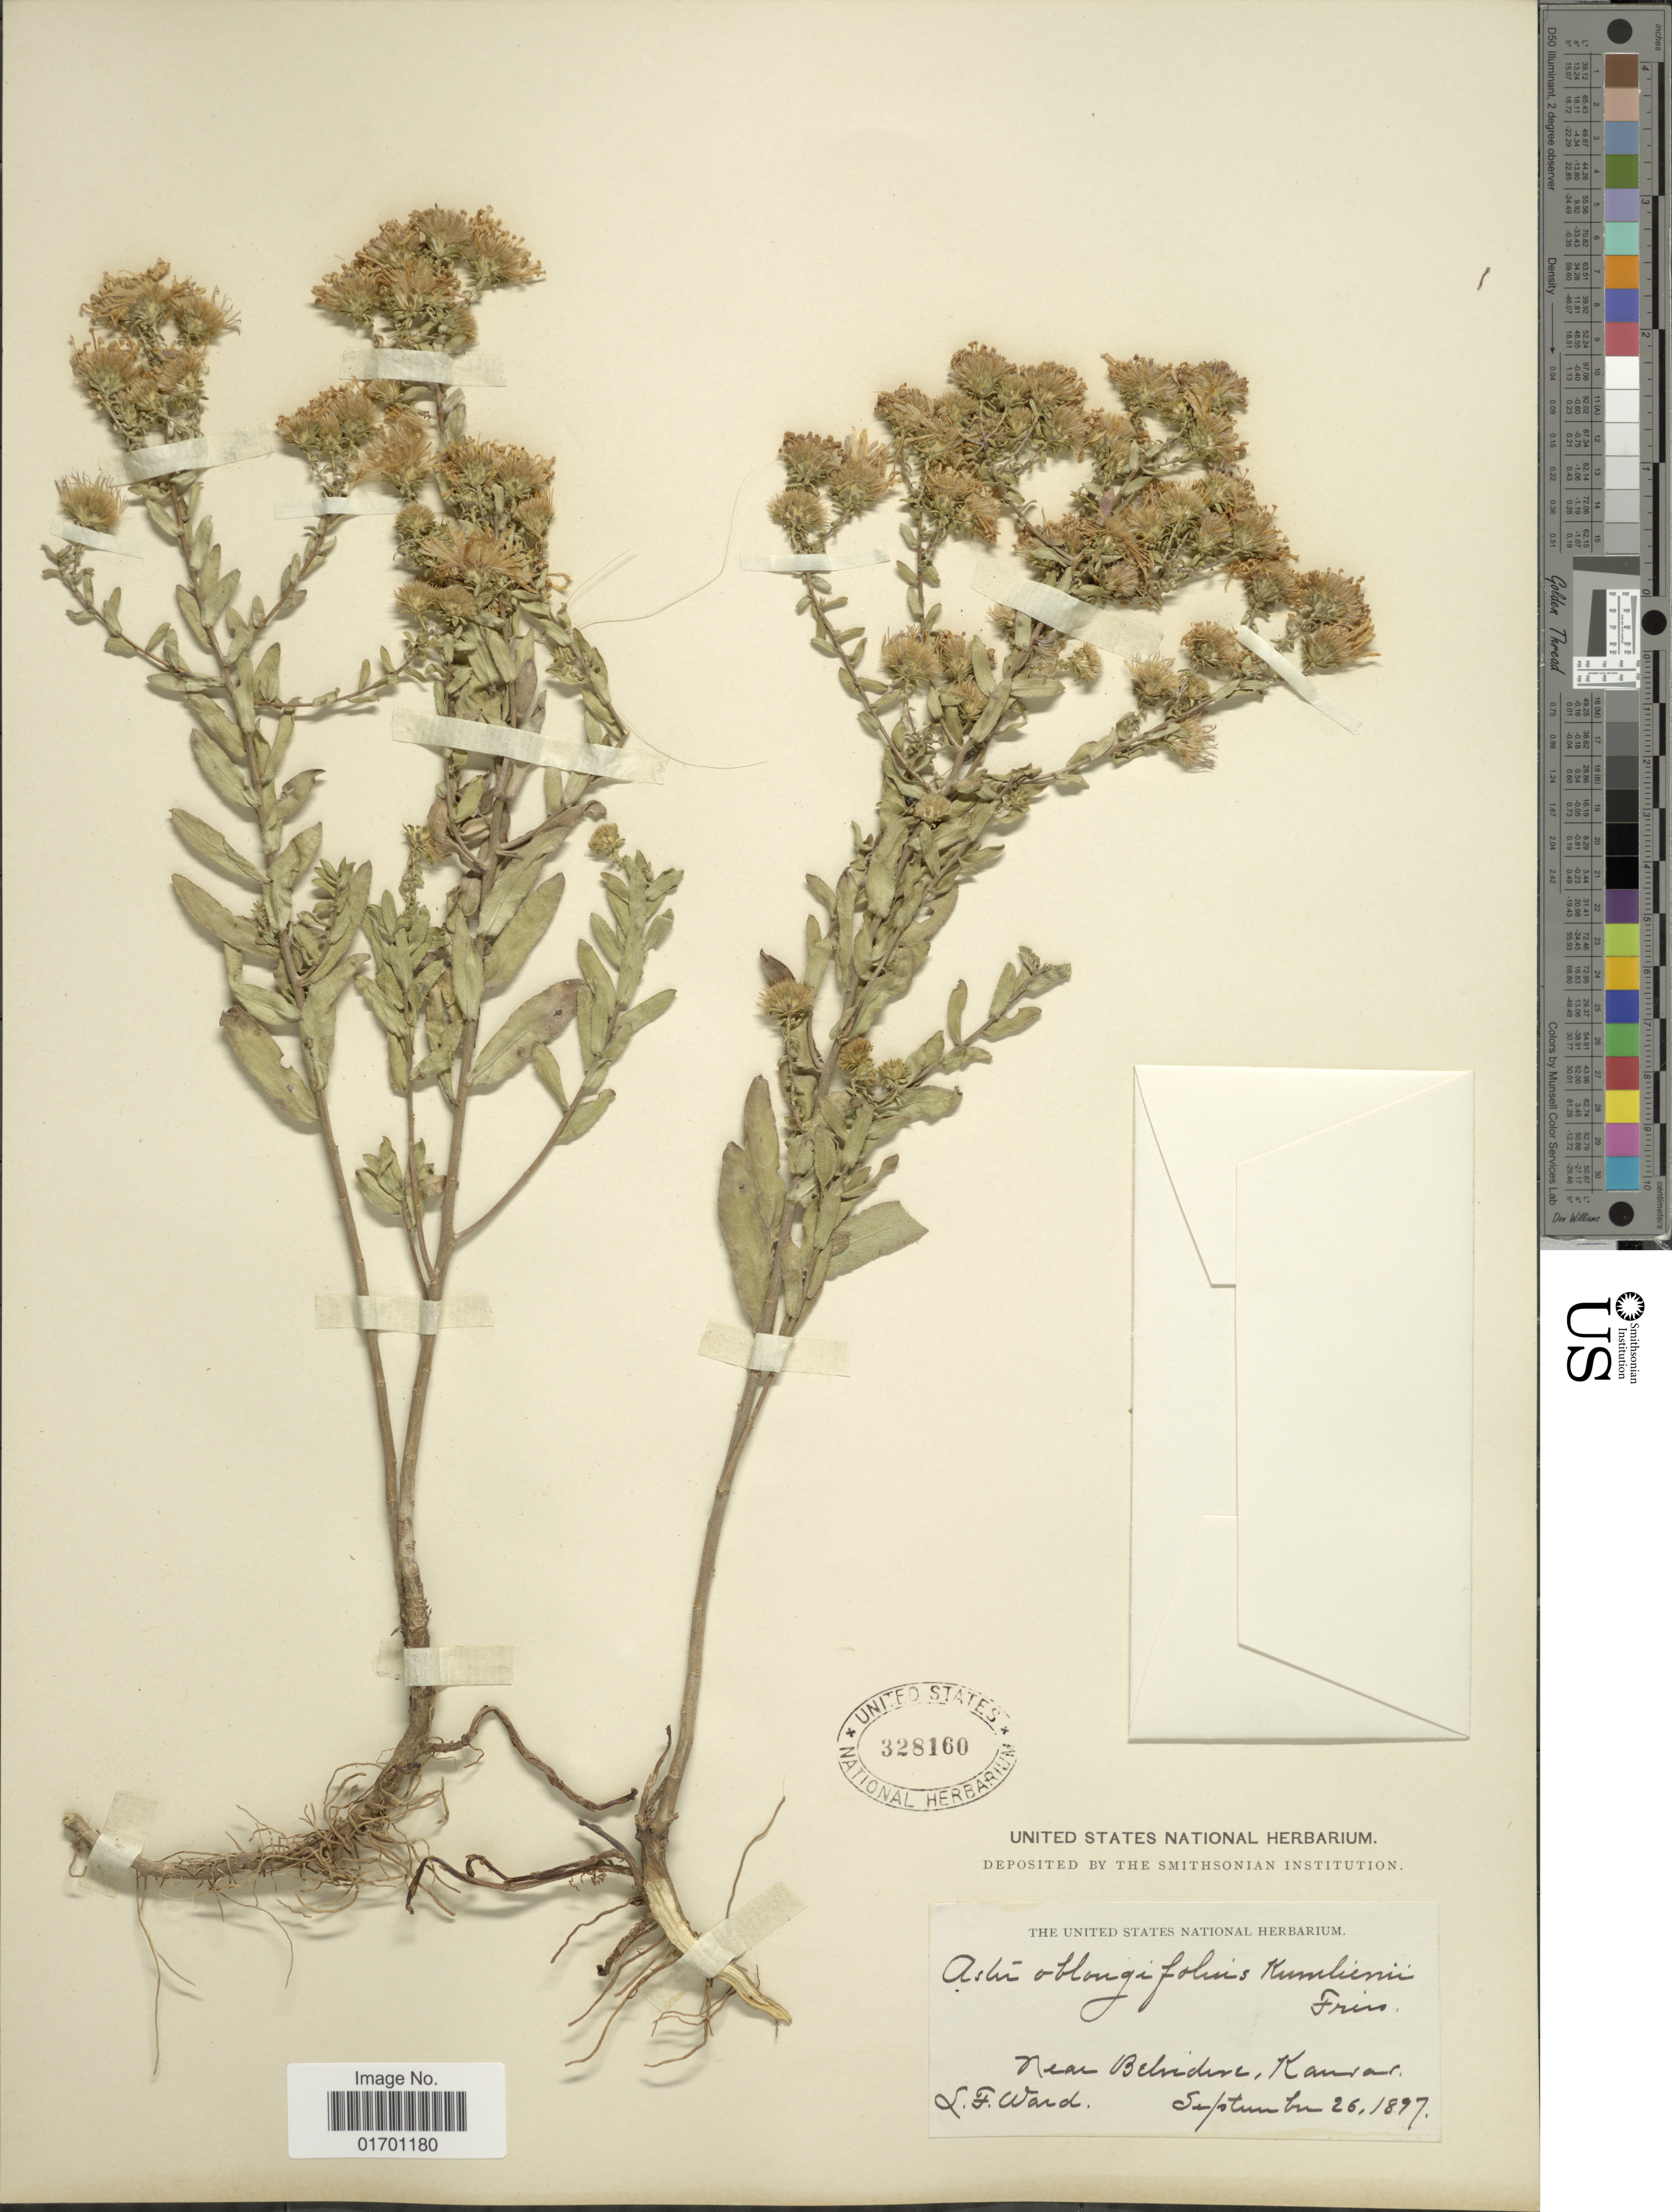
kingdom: Plantae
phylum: Tracheophyta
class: Magnoliopsida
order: Asterales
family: Asteraceae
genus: Symphyotrichum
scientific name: Symphyotrichum oblongifolium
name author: (Nutt.) G.L. Nesom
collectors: L. Ward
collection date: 1897-09-26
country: United States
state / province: Kansas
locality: Near Belvedere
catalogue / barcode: US 328160